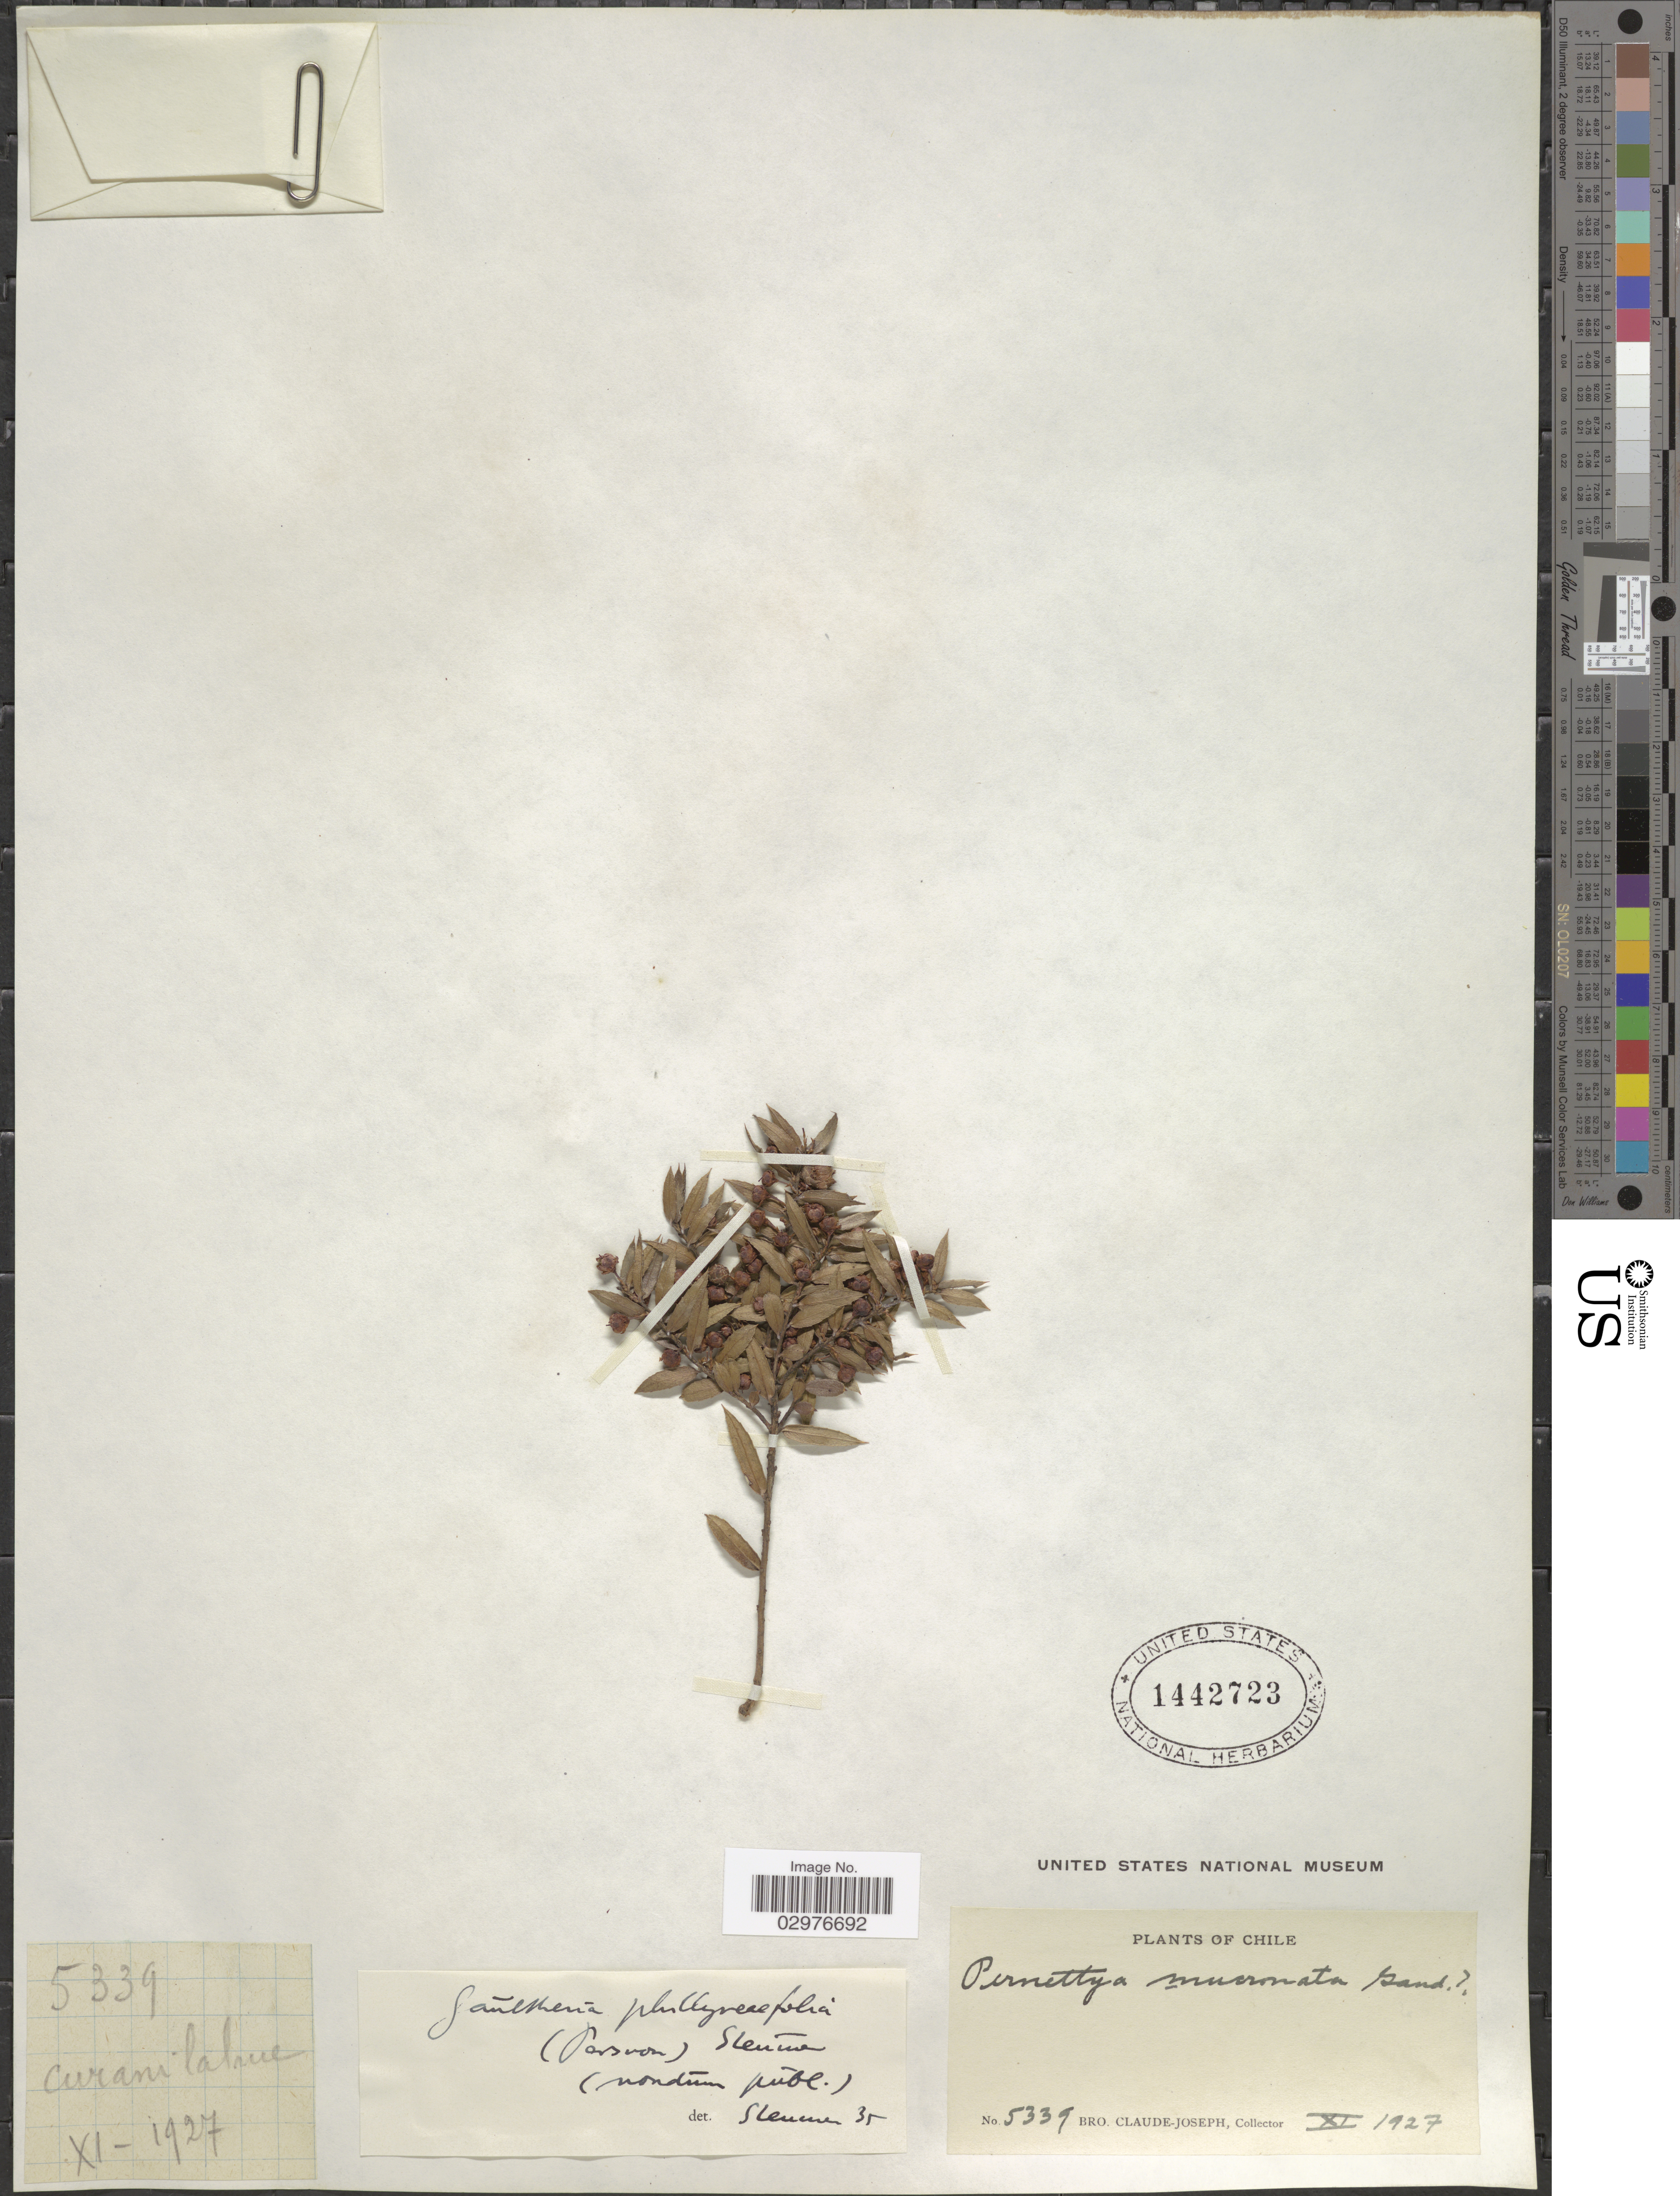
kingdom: Plantae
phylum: Tracheophyta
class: Magnoliopsida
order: Ericales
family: Ericaceae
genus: Gaultheria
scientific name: Gaultheria phillyreifolia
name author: (Pers.) Sleumer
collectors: Bro. Claude-Joseph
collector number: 5339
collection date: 1927-11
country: Chile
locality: Curanilahue.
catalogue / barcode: US 1442723